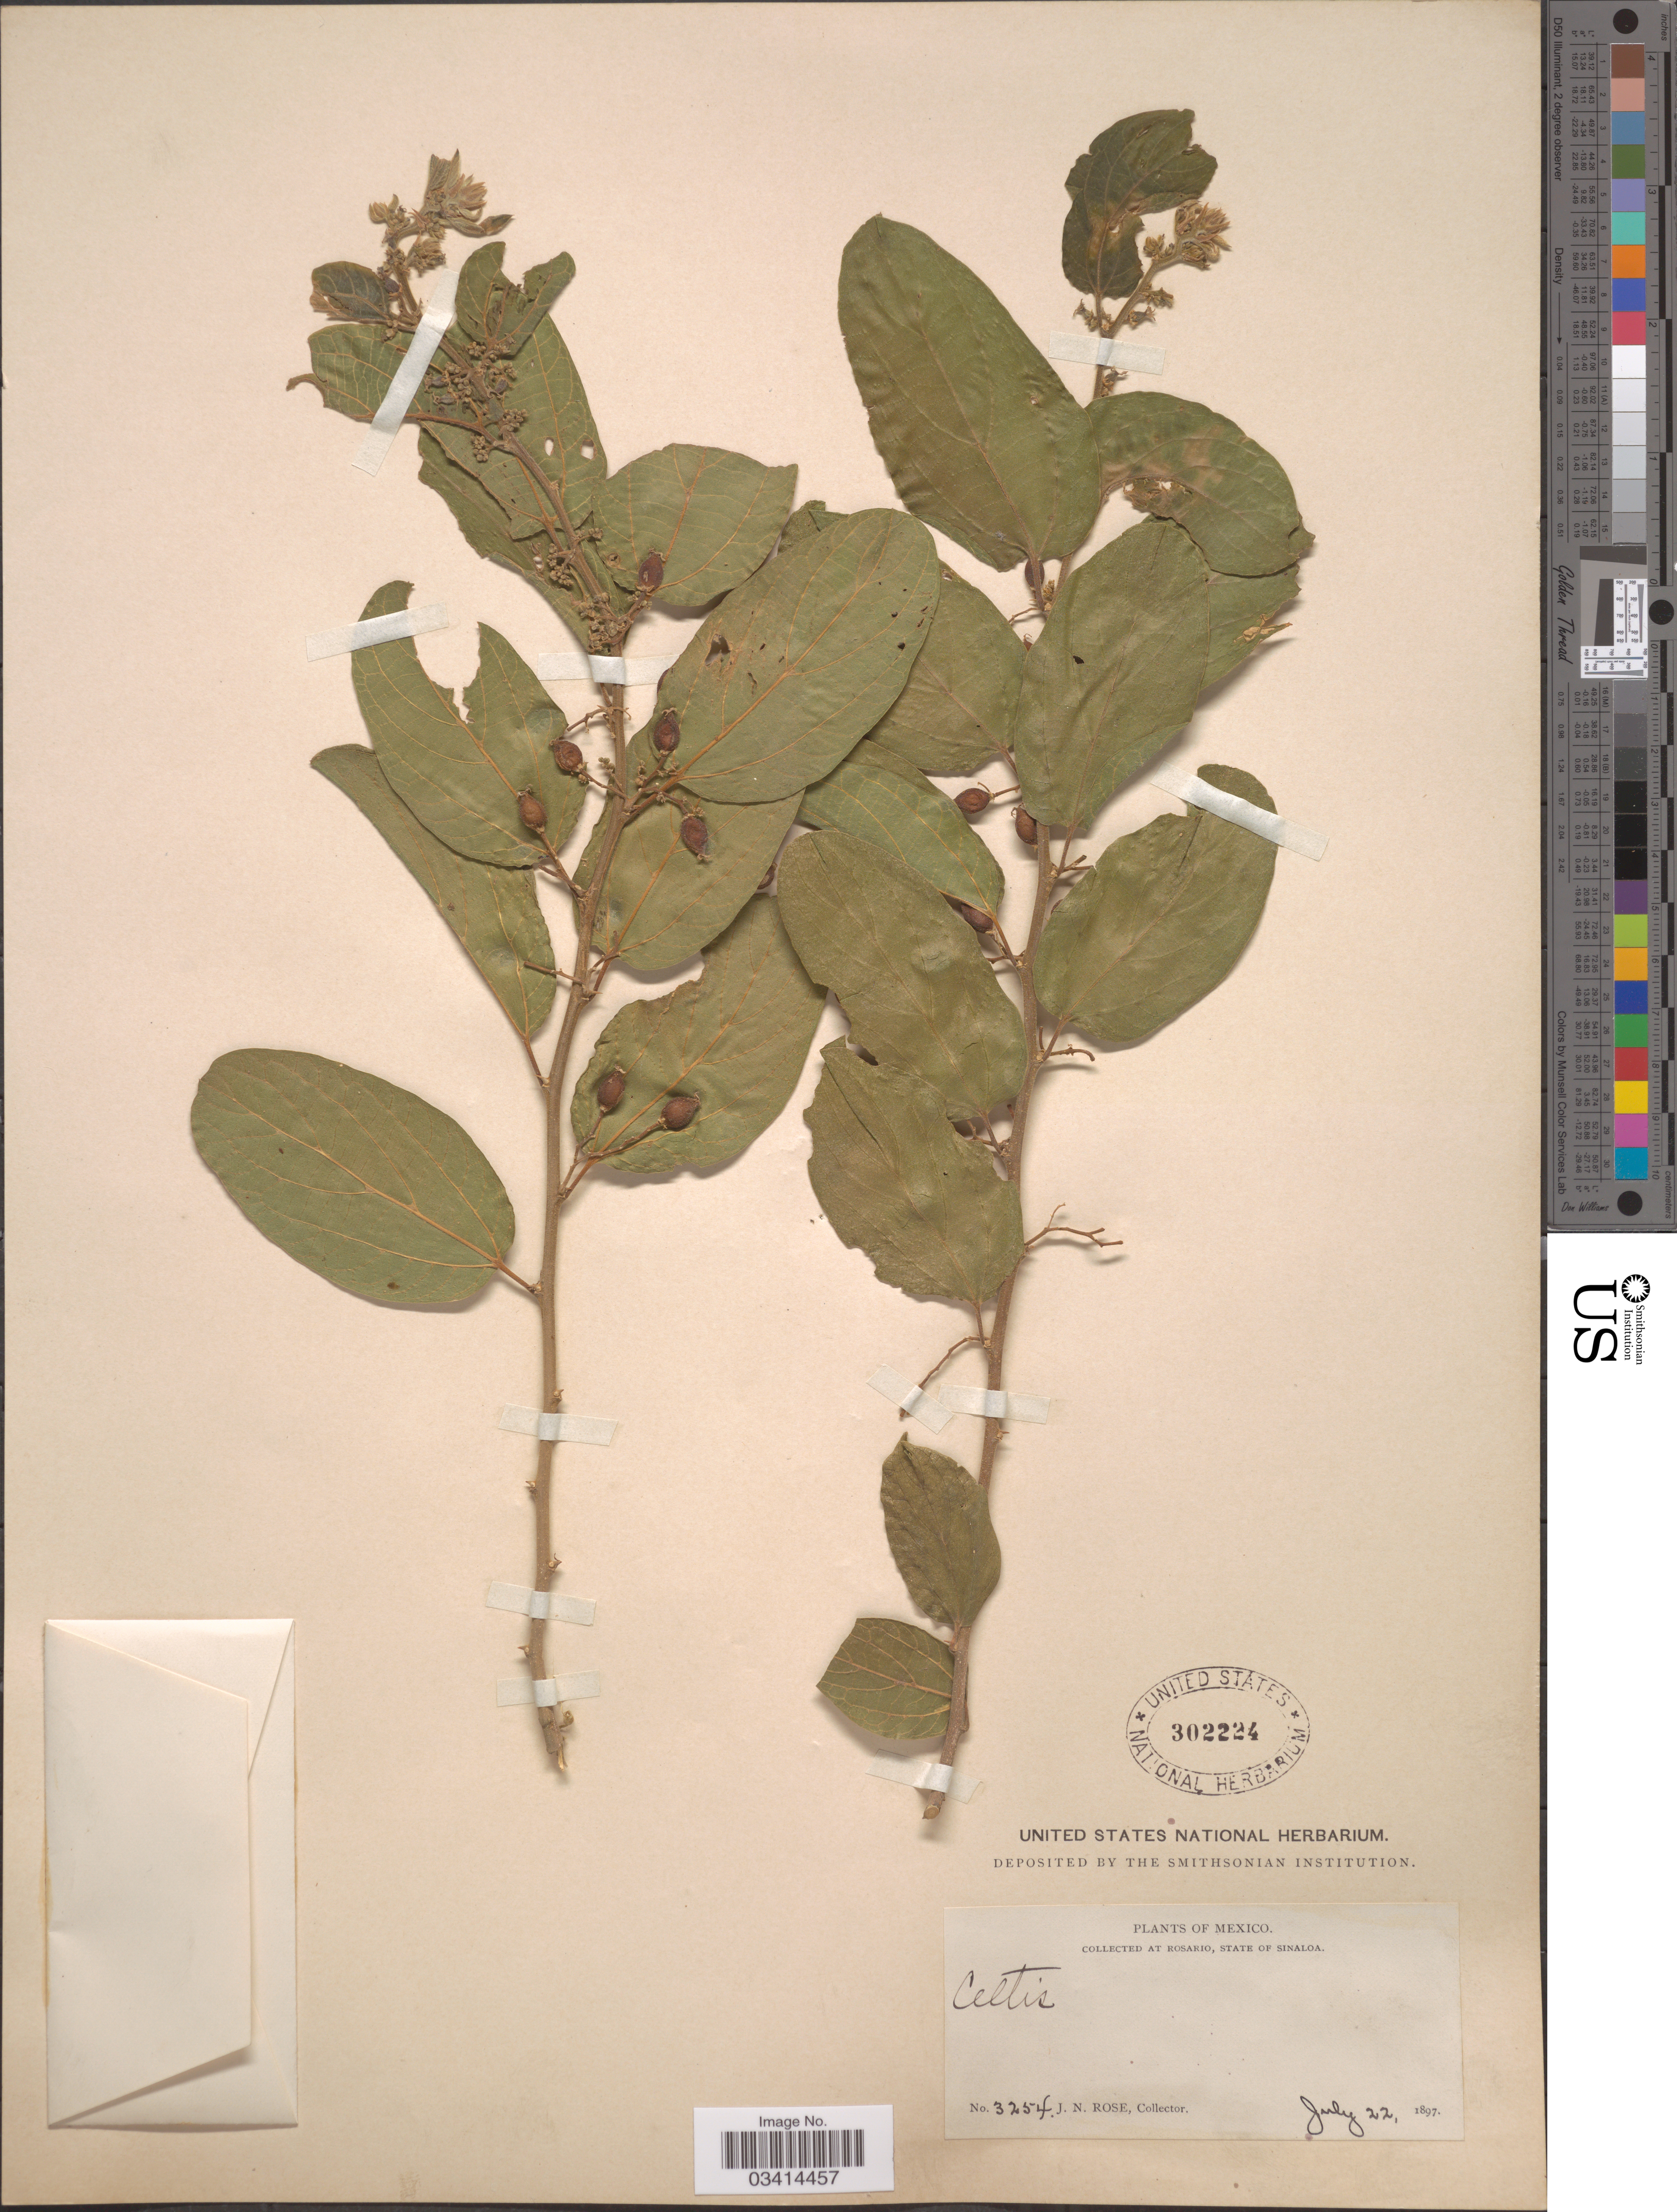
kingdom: Plantae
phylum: Tracheophyta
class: Magnoliopsida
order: Rosales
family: Cannabaceae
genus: Celtis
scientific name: Celtis iguanaea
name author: (Jacq.) Sarg.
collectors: J. N. Rose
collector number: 3254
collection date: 1897-07-22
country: Mexico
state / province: Sinaloa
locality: At Rosario.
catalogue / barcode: US 302224